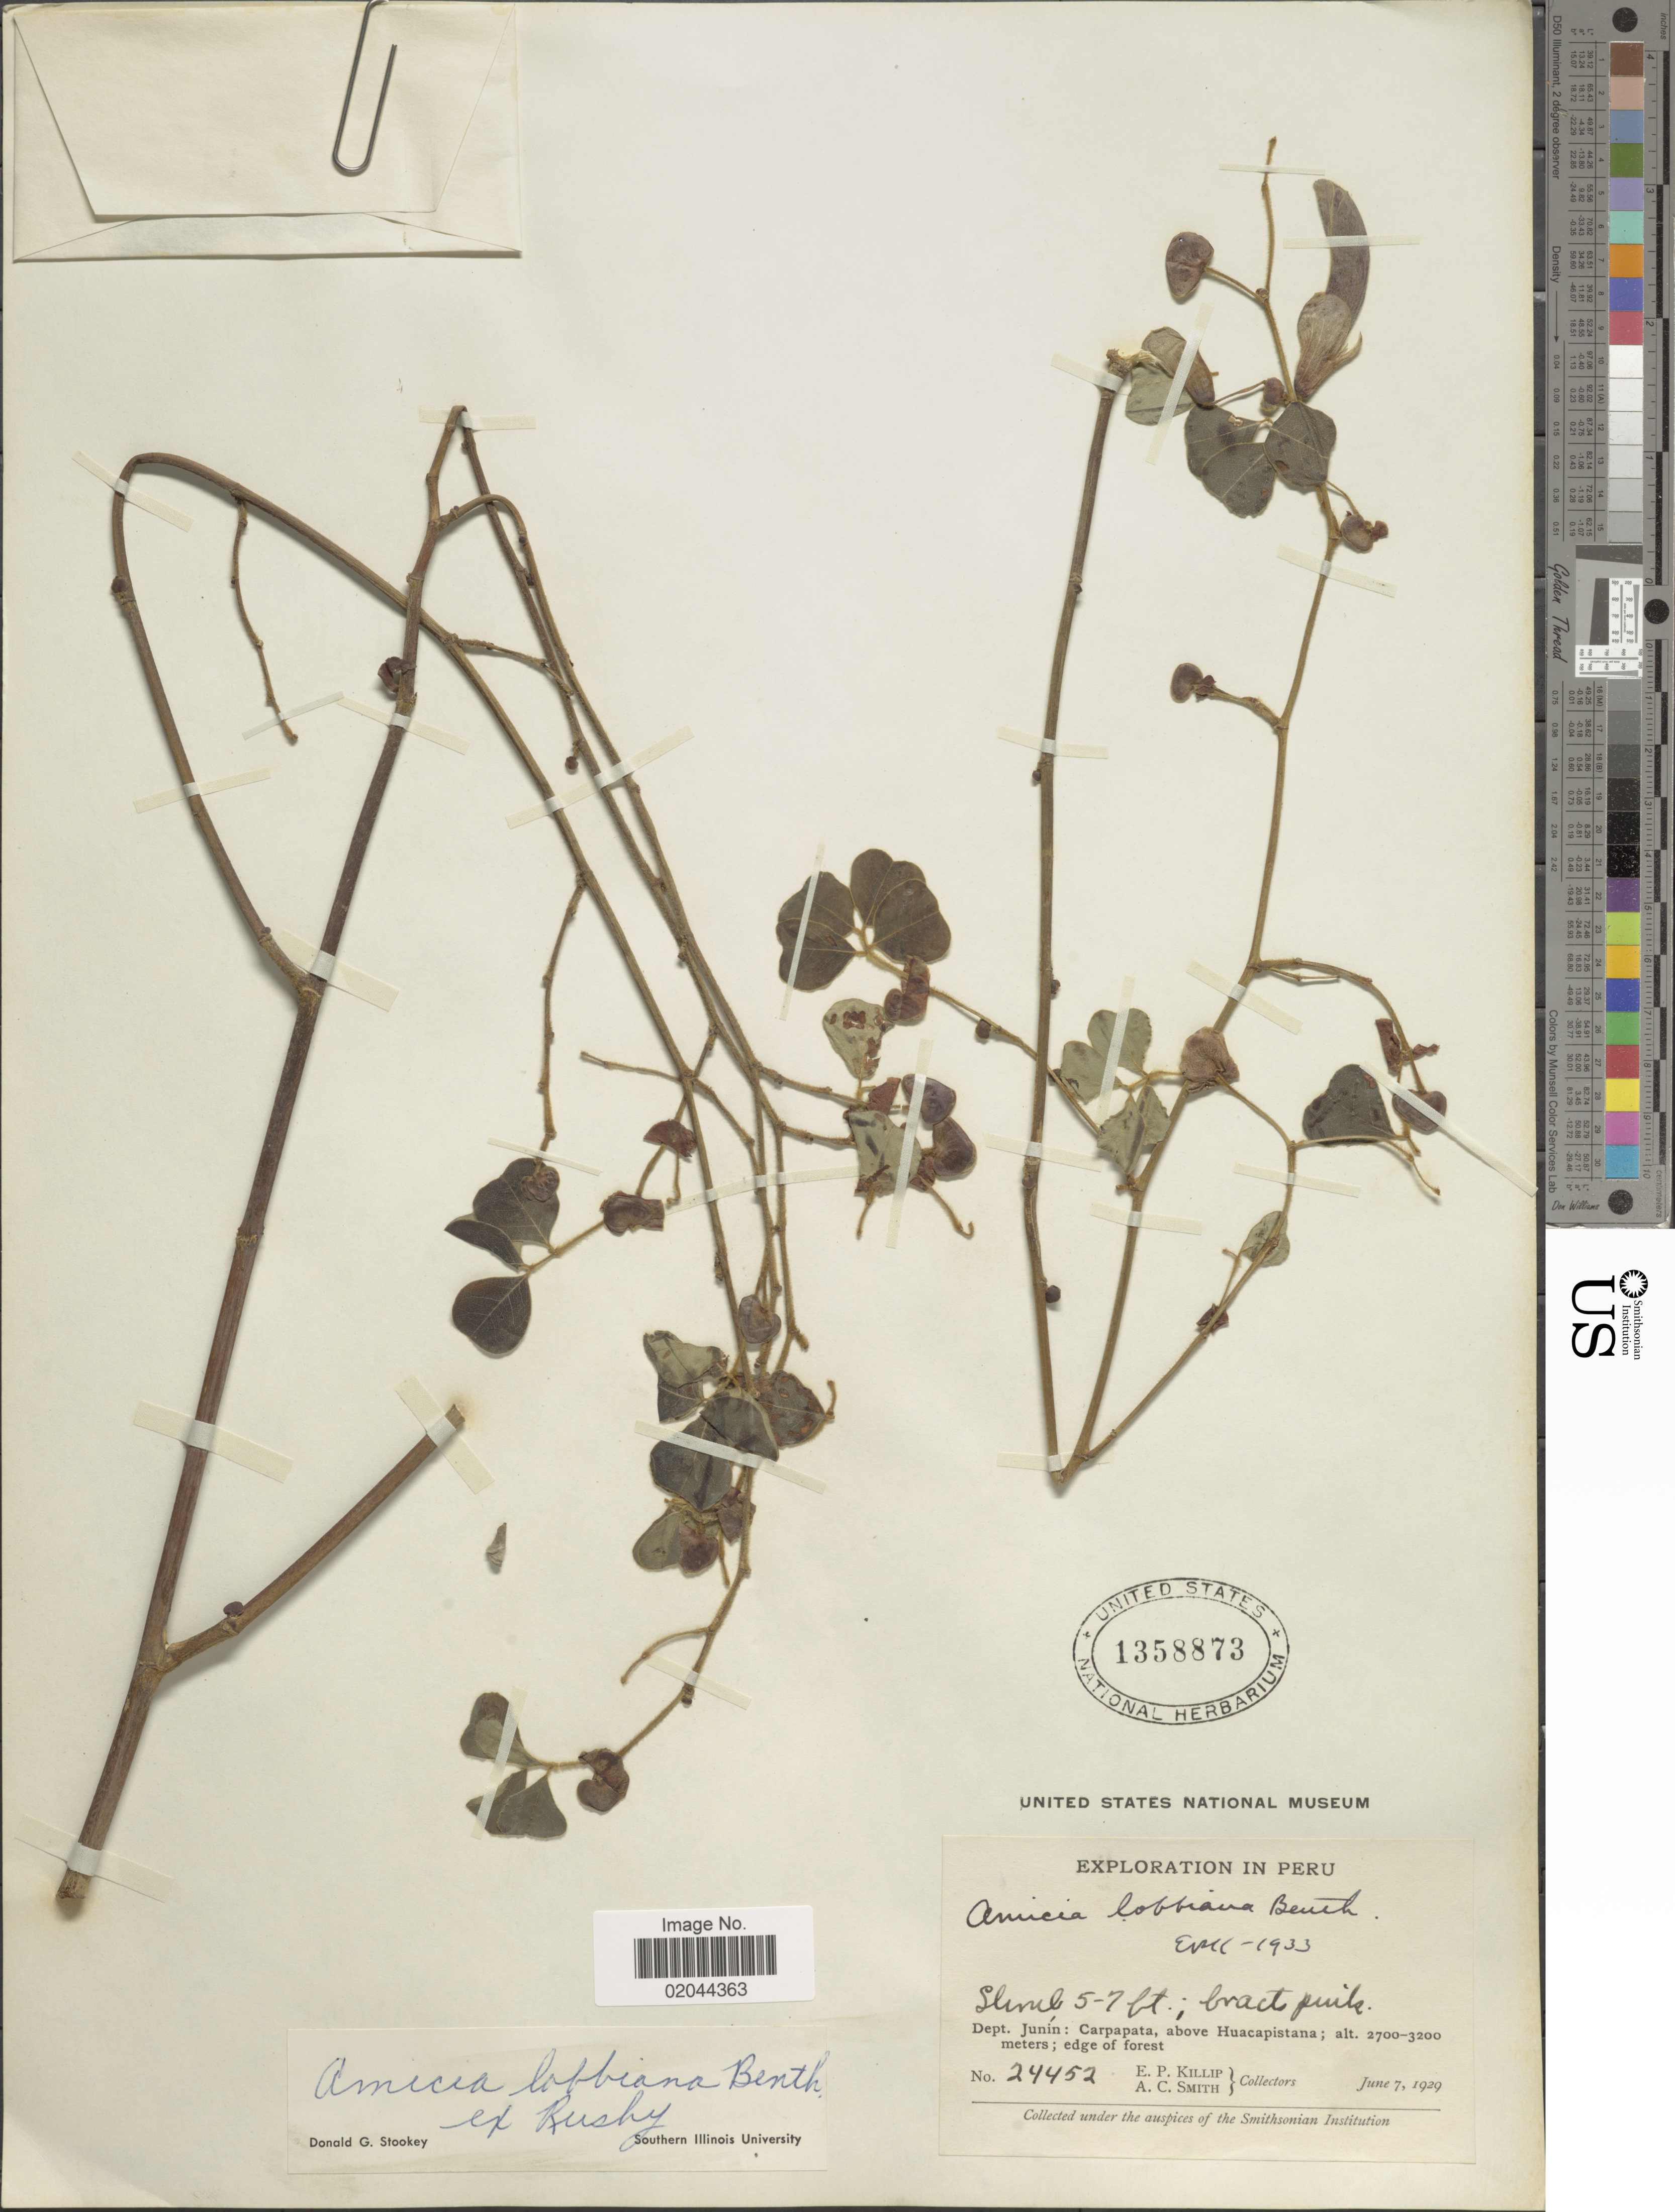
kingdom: Plantae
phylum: Tracheophyta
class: Magnoliopsida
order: Fabales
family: Fabaceae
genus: Amicia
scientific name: Amicia lobbiana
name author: Benth. ex Rusby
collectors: E. P. Killip & A. C. Smith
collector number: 24452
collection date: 1929-06-07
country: Peru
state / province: Junín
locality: Carpapata, above Huacapistana, edge of forest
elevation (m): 2700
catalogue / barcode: US 1358873